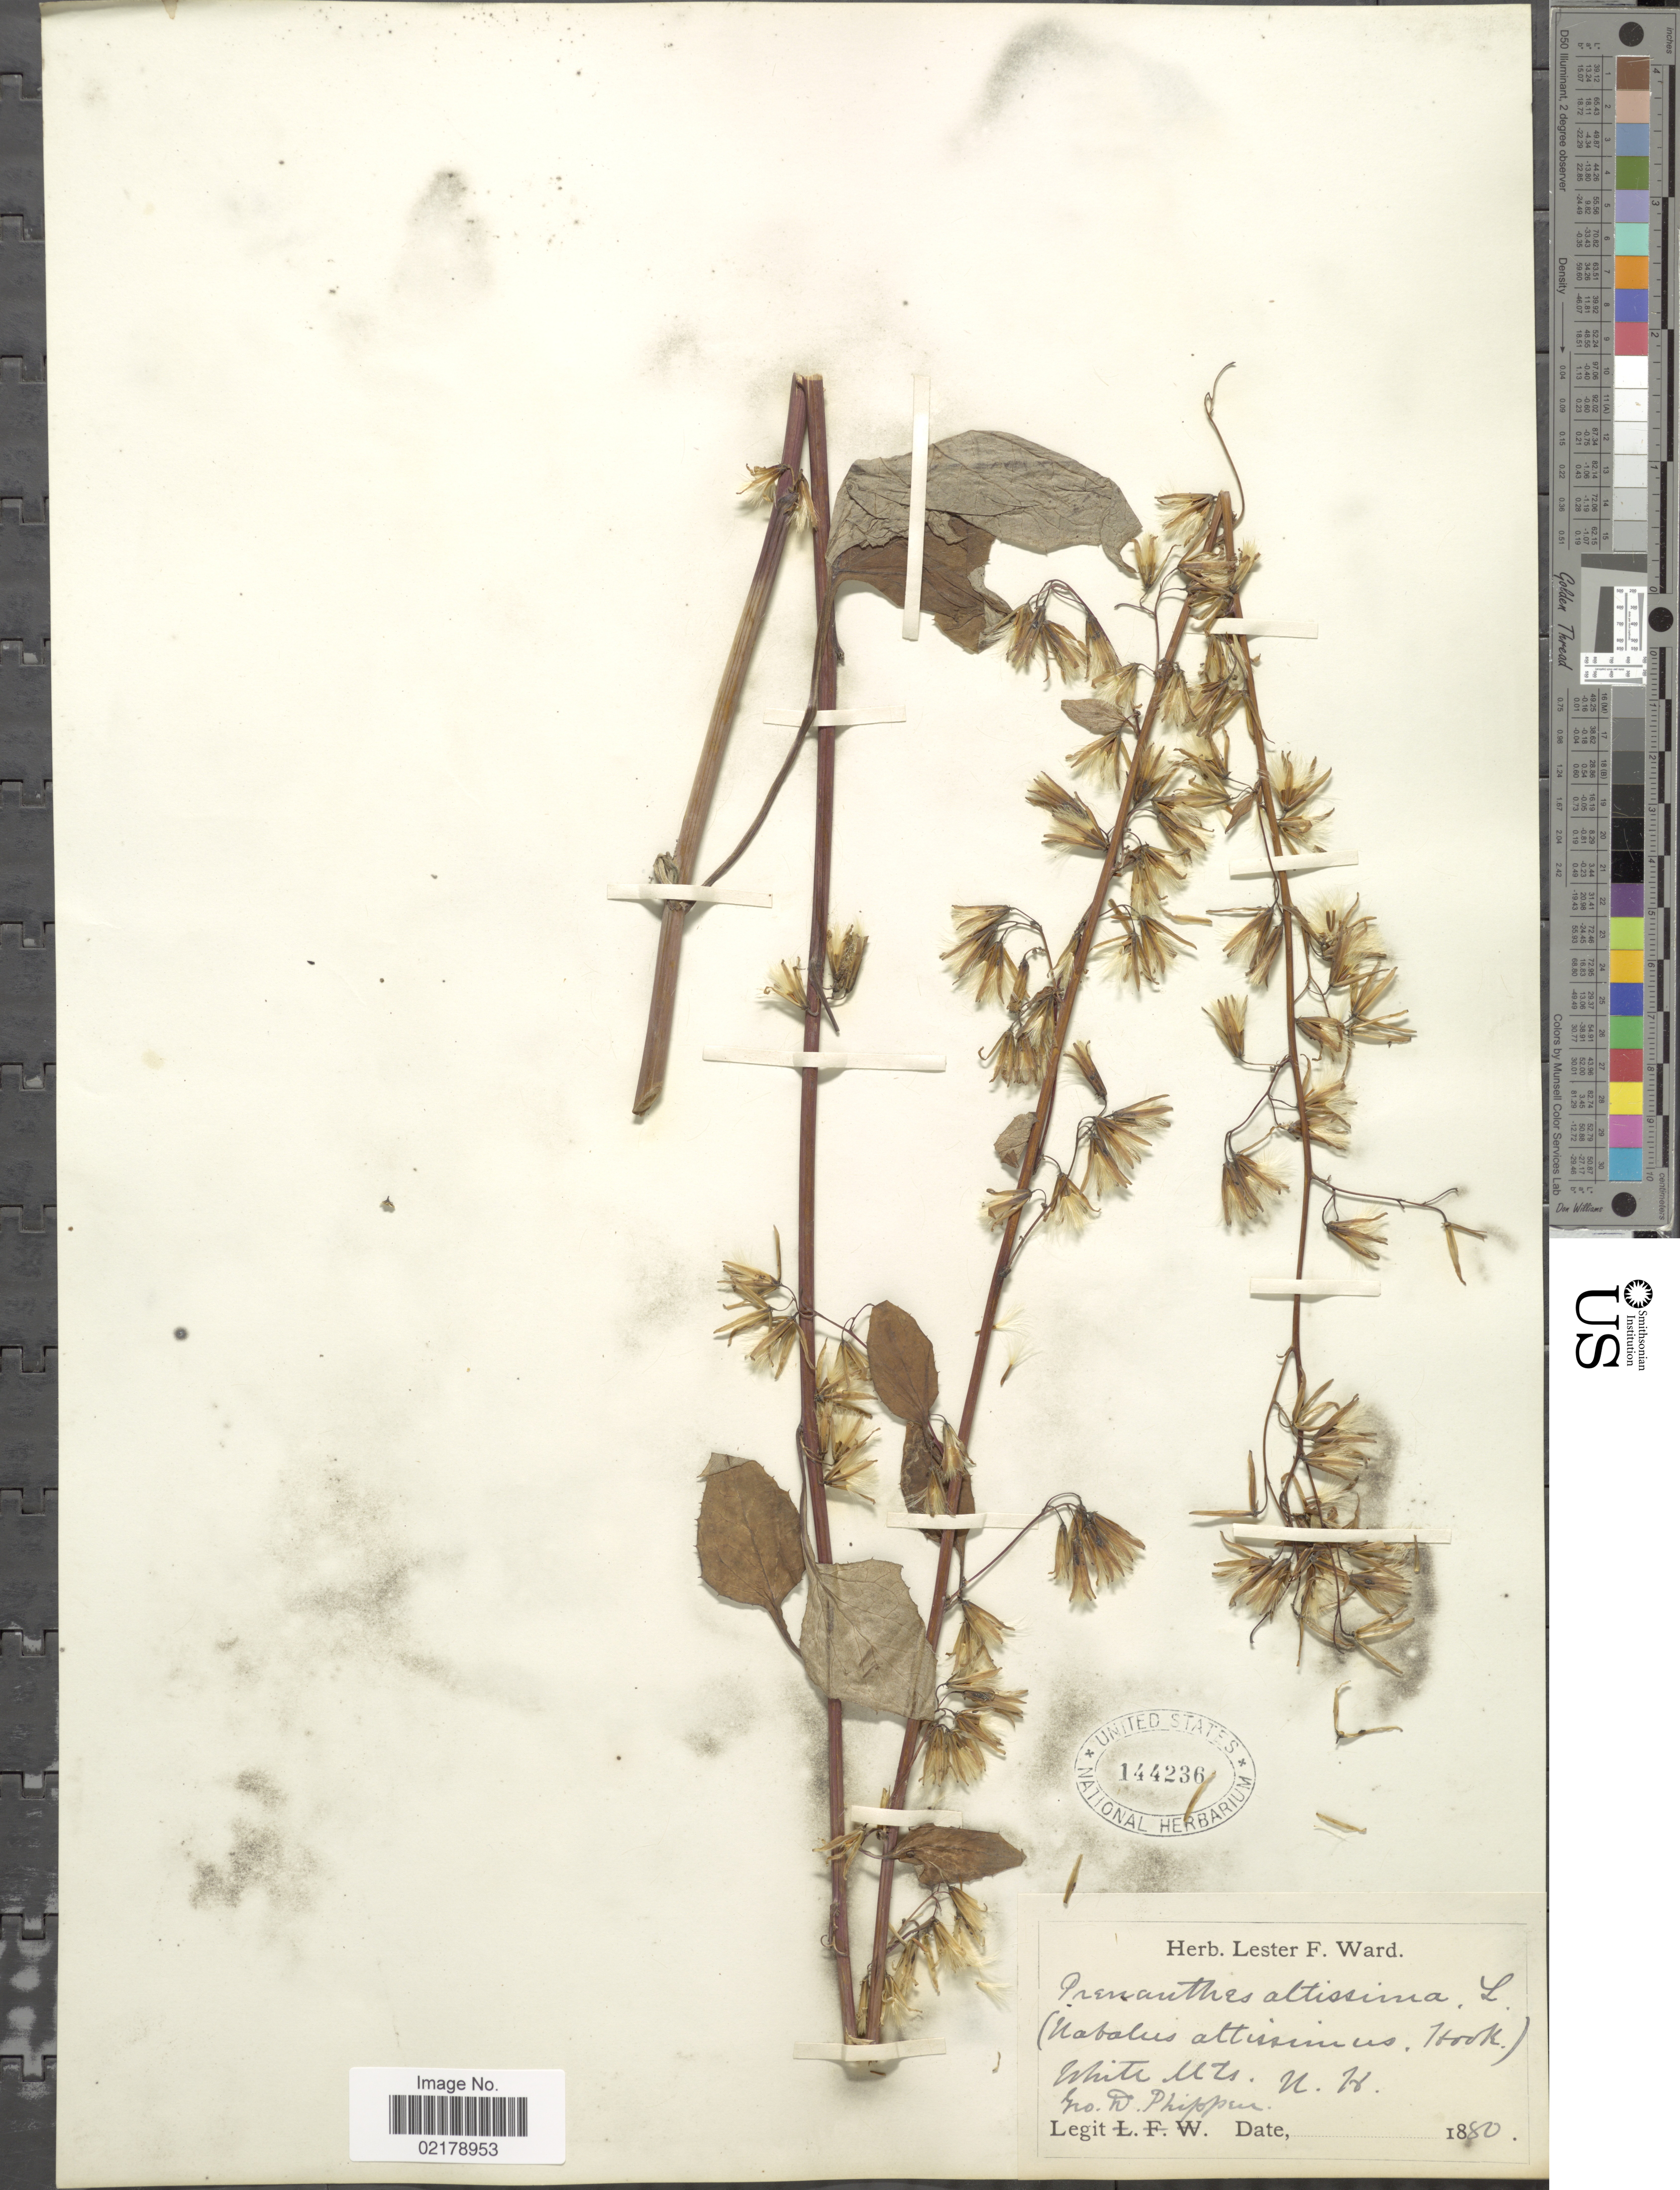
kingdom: Plantae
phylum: Tracheophyta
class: Magnoliopsida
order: Asterales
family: Asteraceae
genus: Nabalus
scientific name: Nabalus altissimus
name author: (L.) Hook.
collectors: G. Phippen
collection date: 1880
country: United States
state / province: New Hampshire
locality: White Mts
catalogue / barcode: US 144236